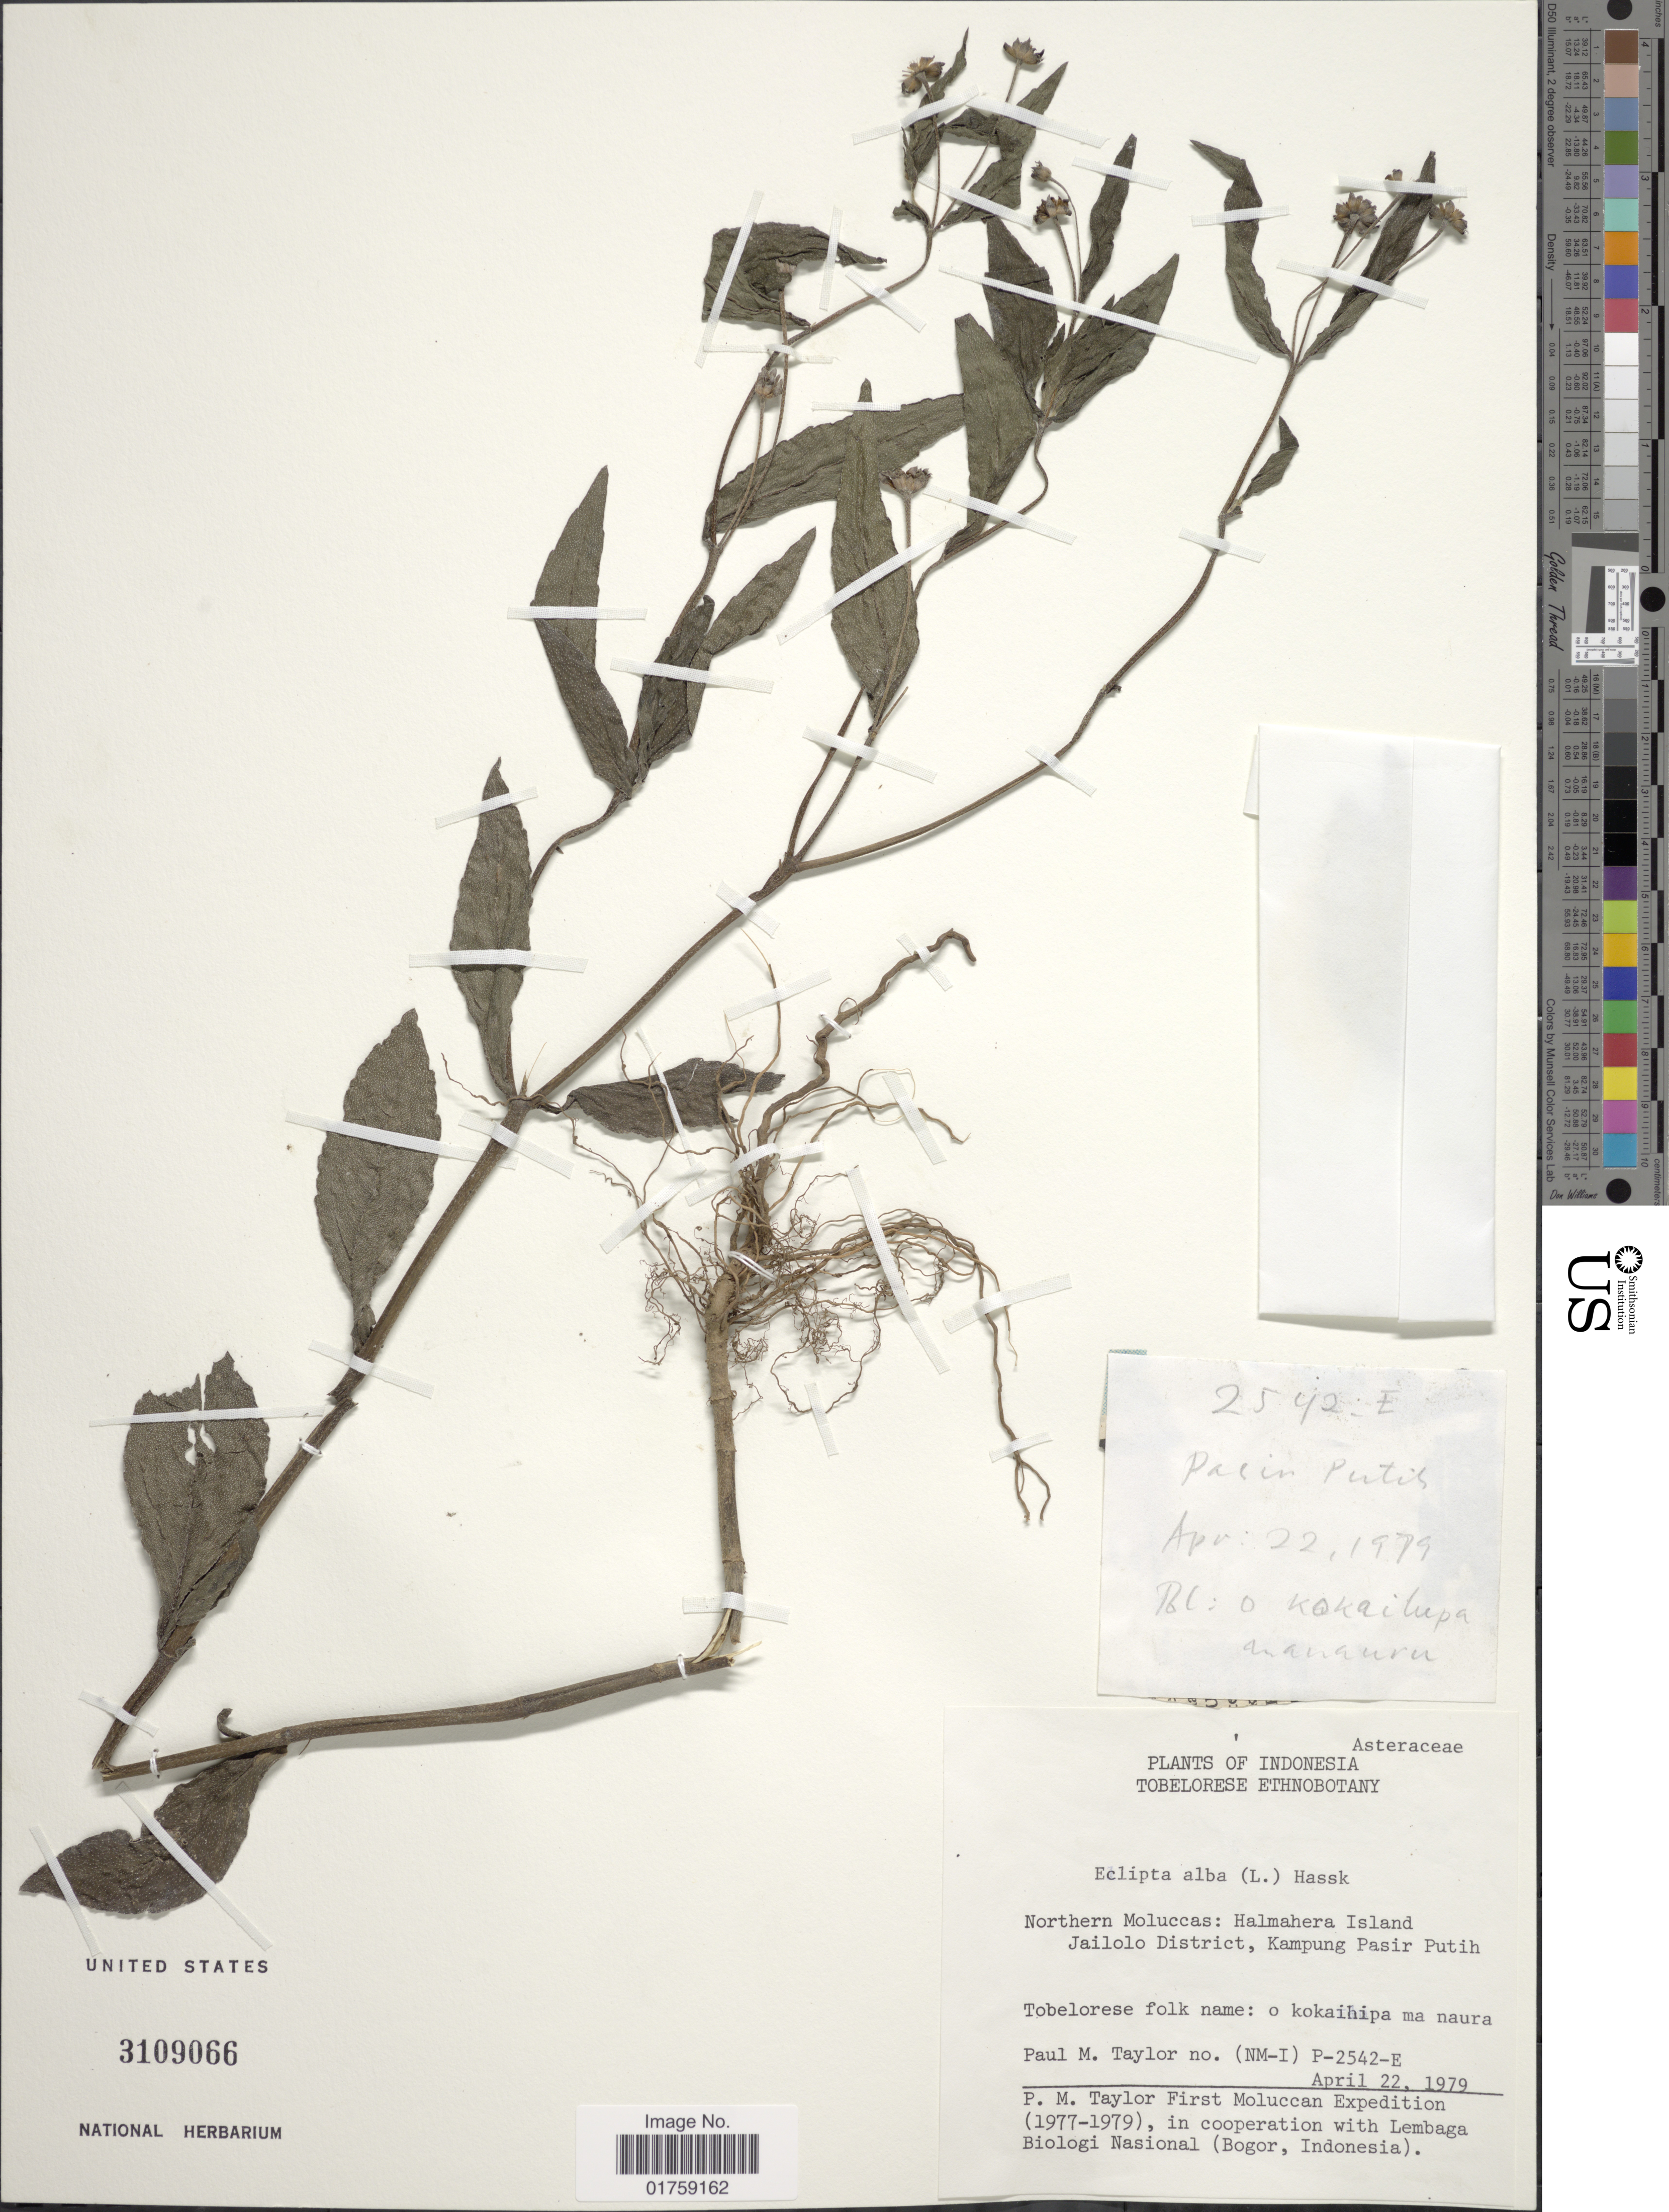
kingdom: Plantae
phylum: Tracheophyta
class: Magnoliopsida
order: Asterales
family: Asteraceae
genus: Eclipta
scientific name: Eclipta prostrata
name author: (L.) L.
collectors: P. M. Taylor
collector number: (NM-I) P-2542-E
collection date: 1979-04-22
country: Indonesia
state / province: Maluku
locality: Indonesia. Tobelorese Ethnobotany. Northern Moluccas: Halmahera Island. Jailolo District, Kampung Pasir Putih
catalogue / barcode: US 3109066